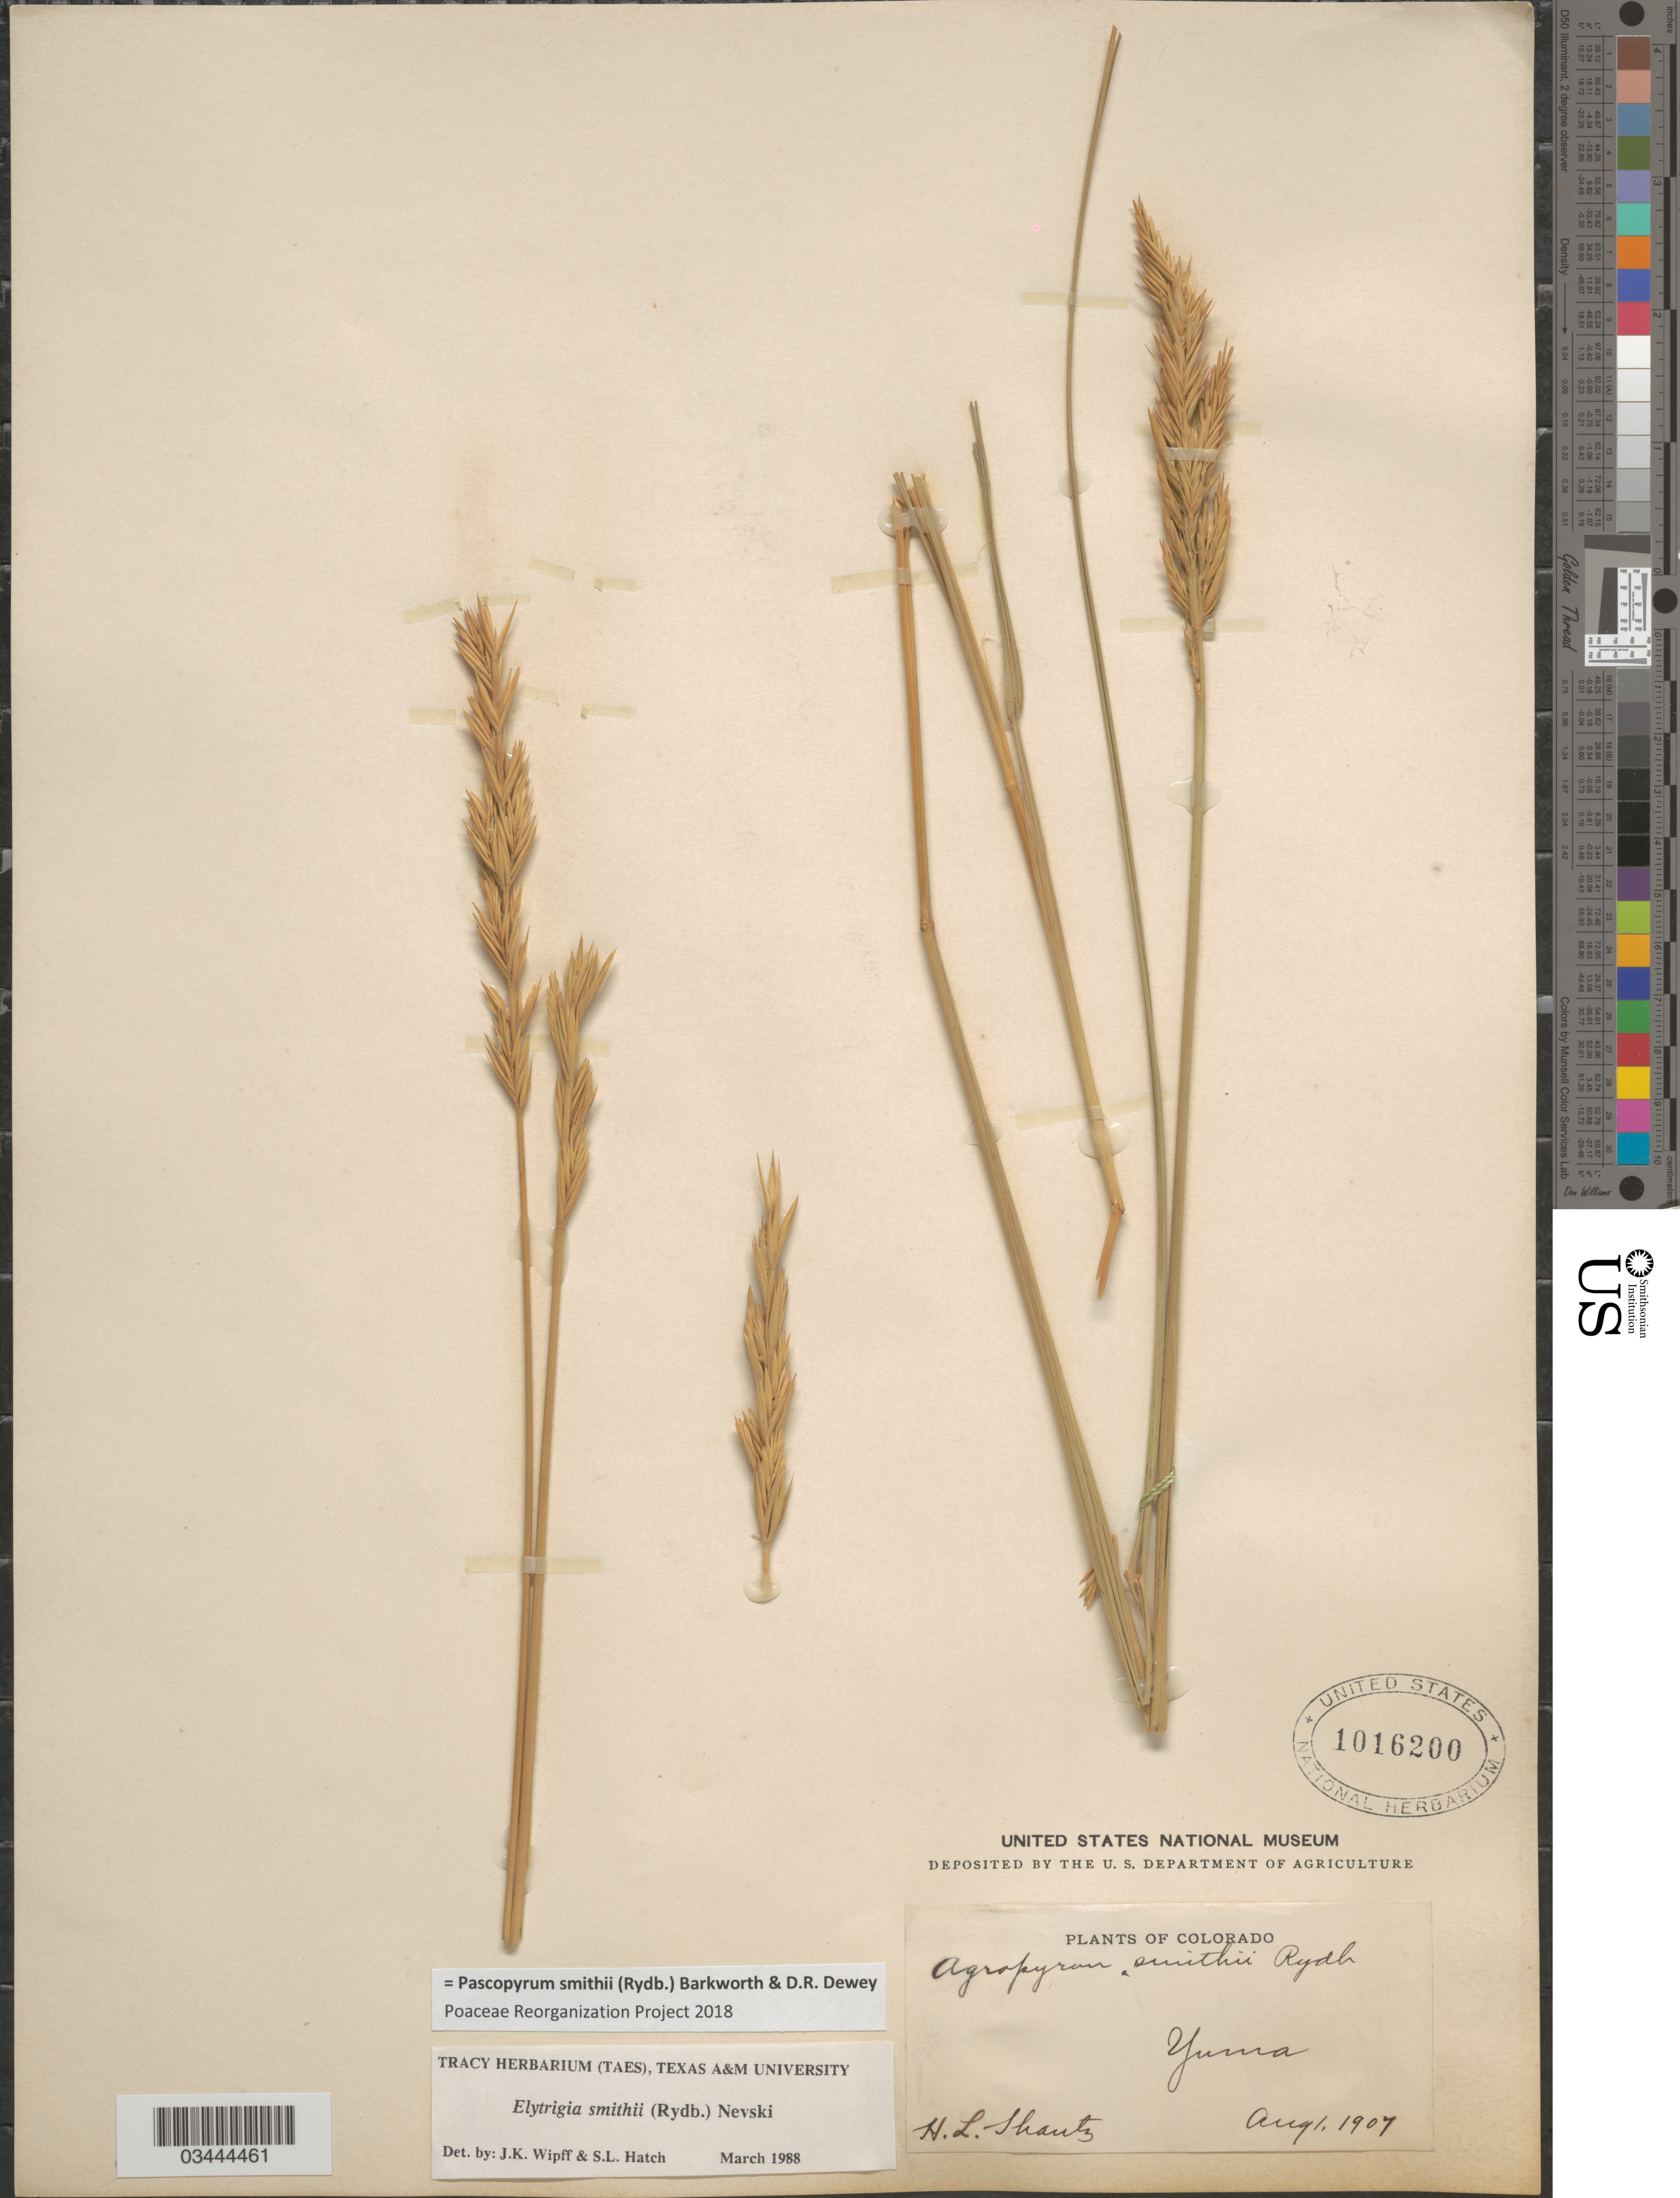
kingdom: Plantae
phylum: Tracheophyta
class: Liliopsida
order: Poales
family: Poaceae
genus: Pascopyrum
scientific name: Pascopyrum smithii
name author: (Rydb.) Barkworth & Dewey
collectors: H. Shantz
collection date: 1907-08-01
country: United States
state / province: Colorado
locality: Yuma.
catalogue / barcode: US 1016200